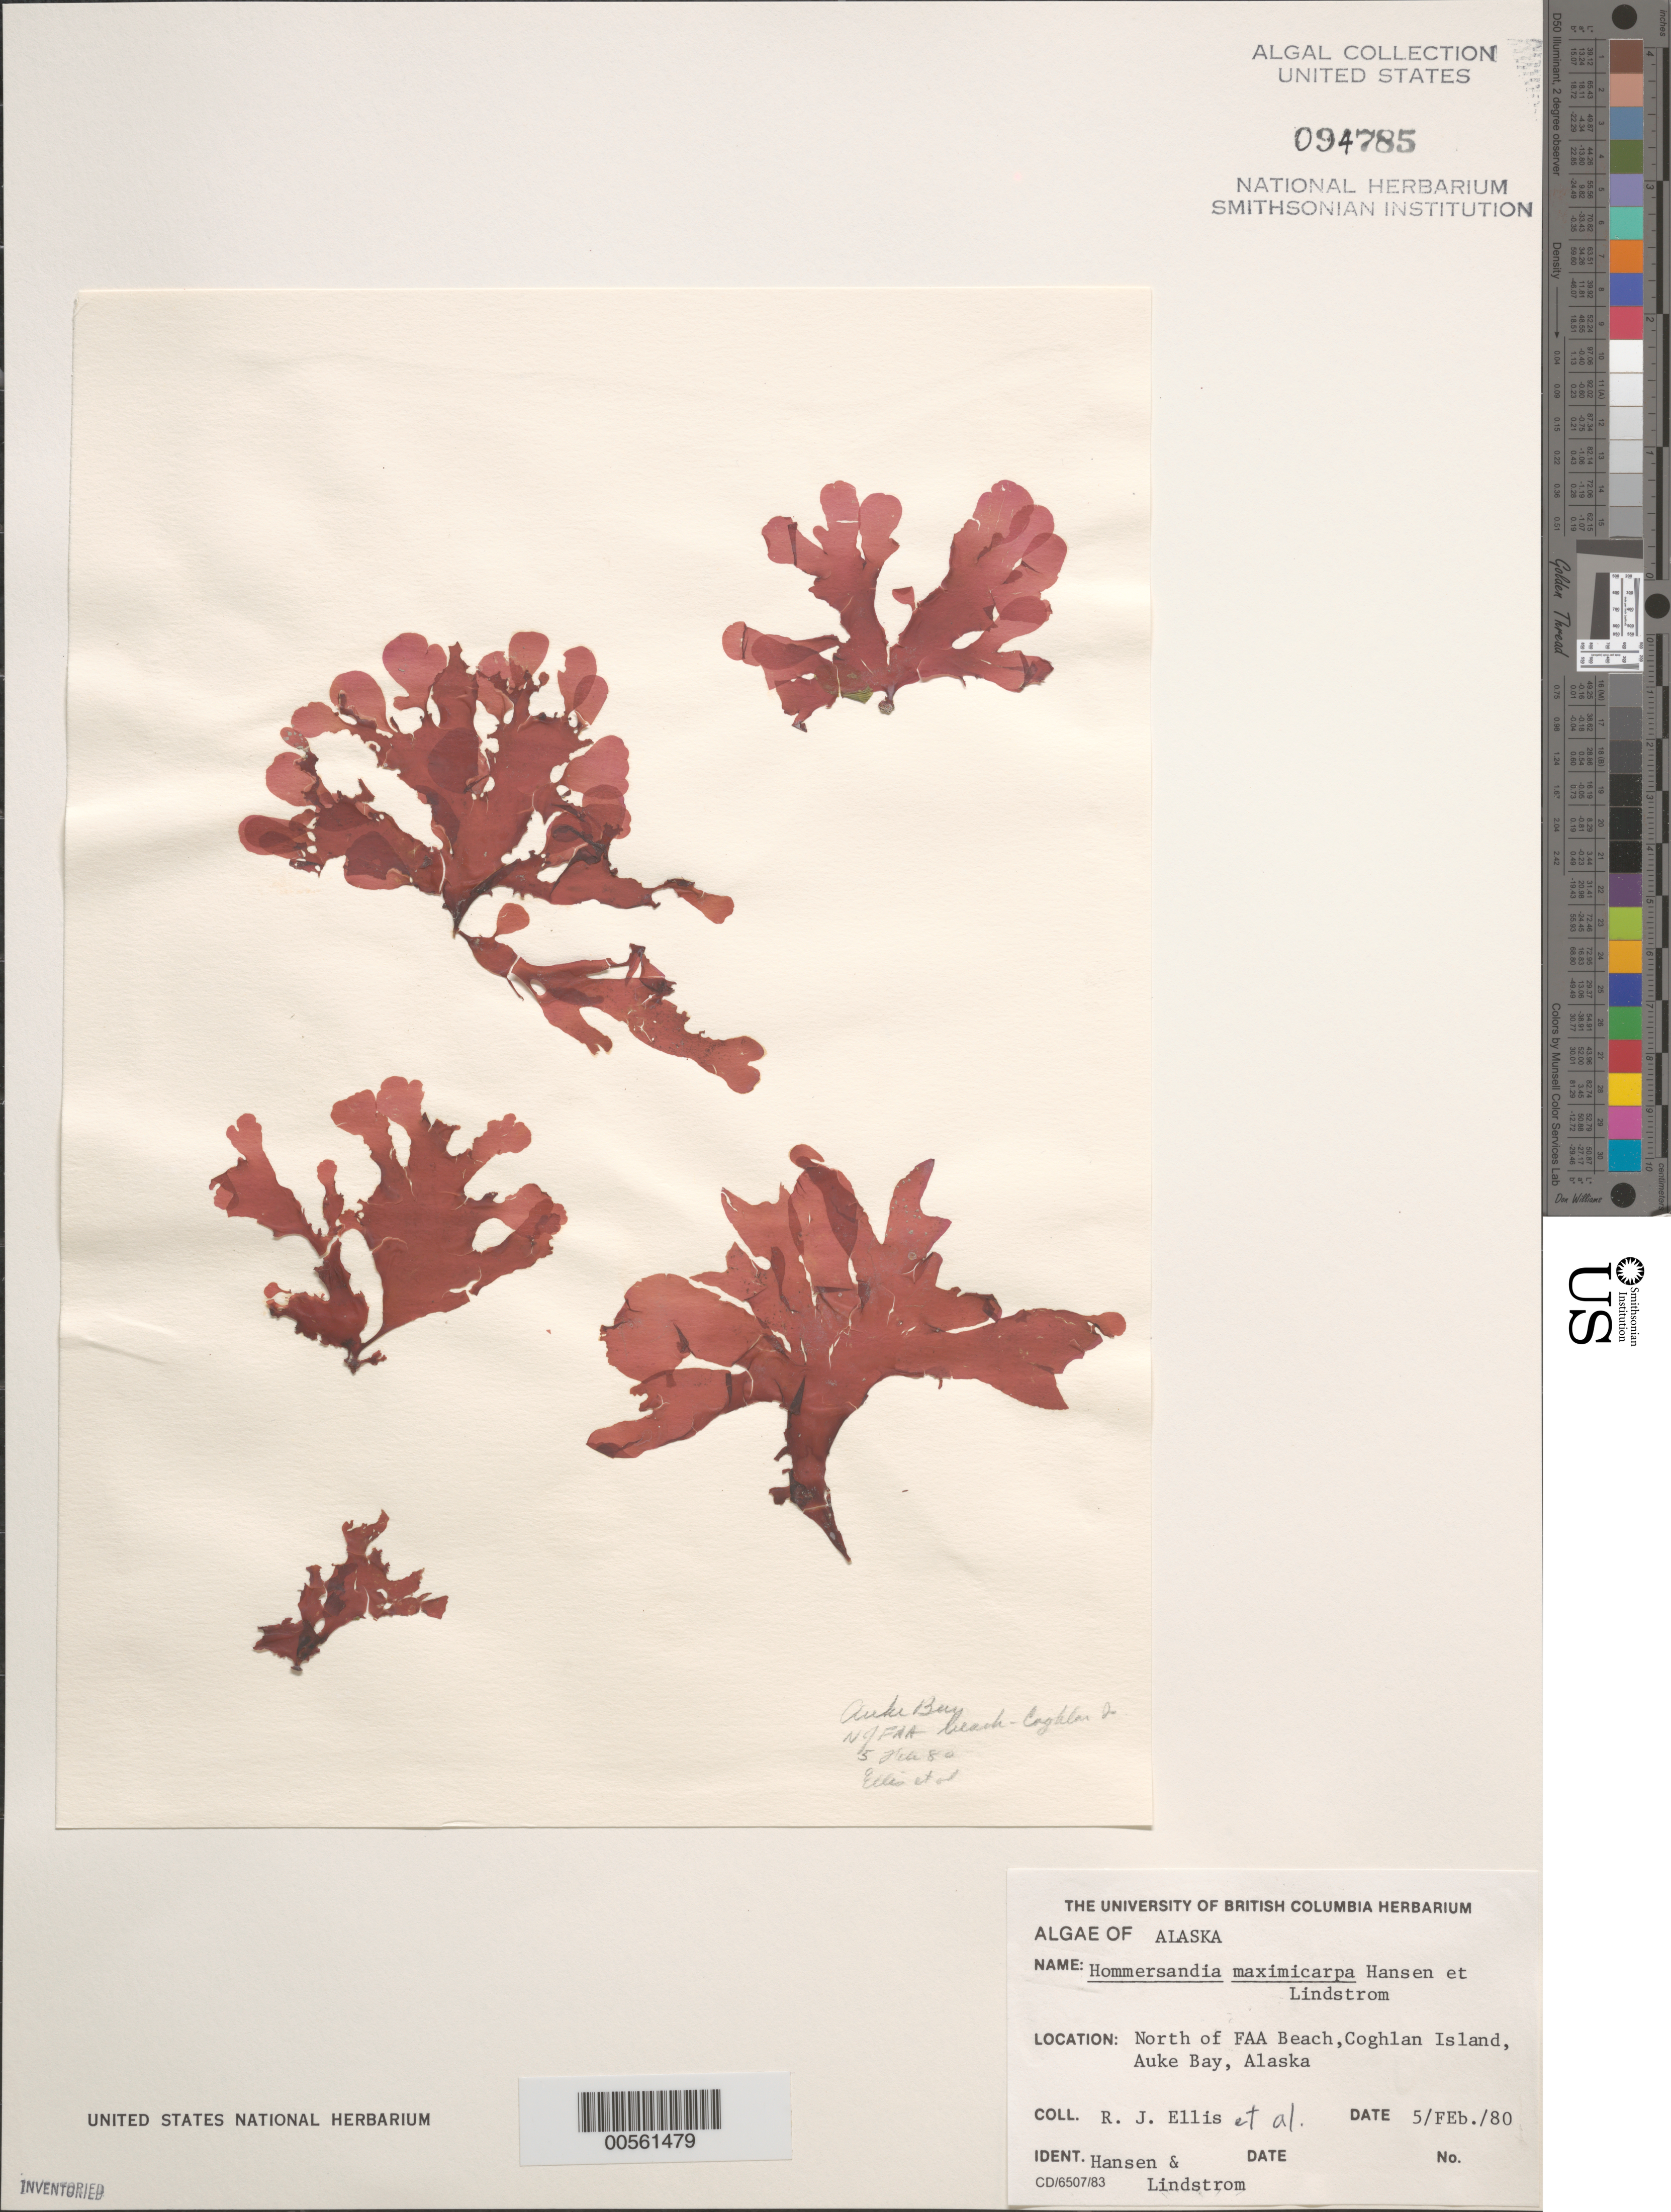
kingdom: Plantae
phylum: Rhodophyta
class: Florideophyceae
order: Gigartinales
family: Kallymeniaceae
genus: Hommersandia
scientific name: Hommersandia maximicarpa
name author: G.I. Hansen & S.C. Lindstrom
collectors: R. Ellis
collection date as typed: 05 Feb 1980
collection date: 1980-02-05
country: United States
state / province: Alaska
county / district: Juneau Division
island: Coghlan Island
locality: Auke Bay, north of Faa Beach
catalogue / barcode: US 94785